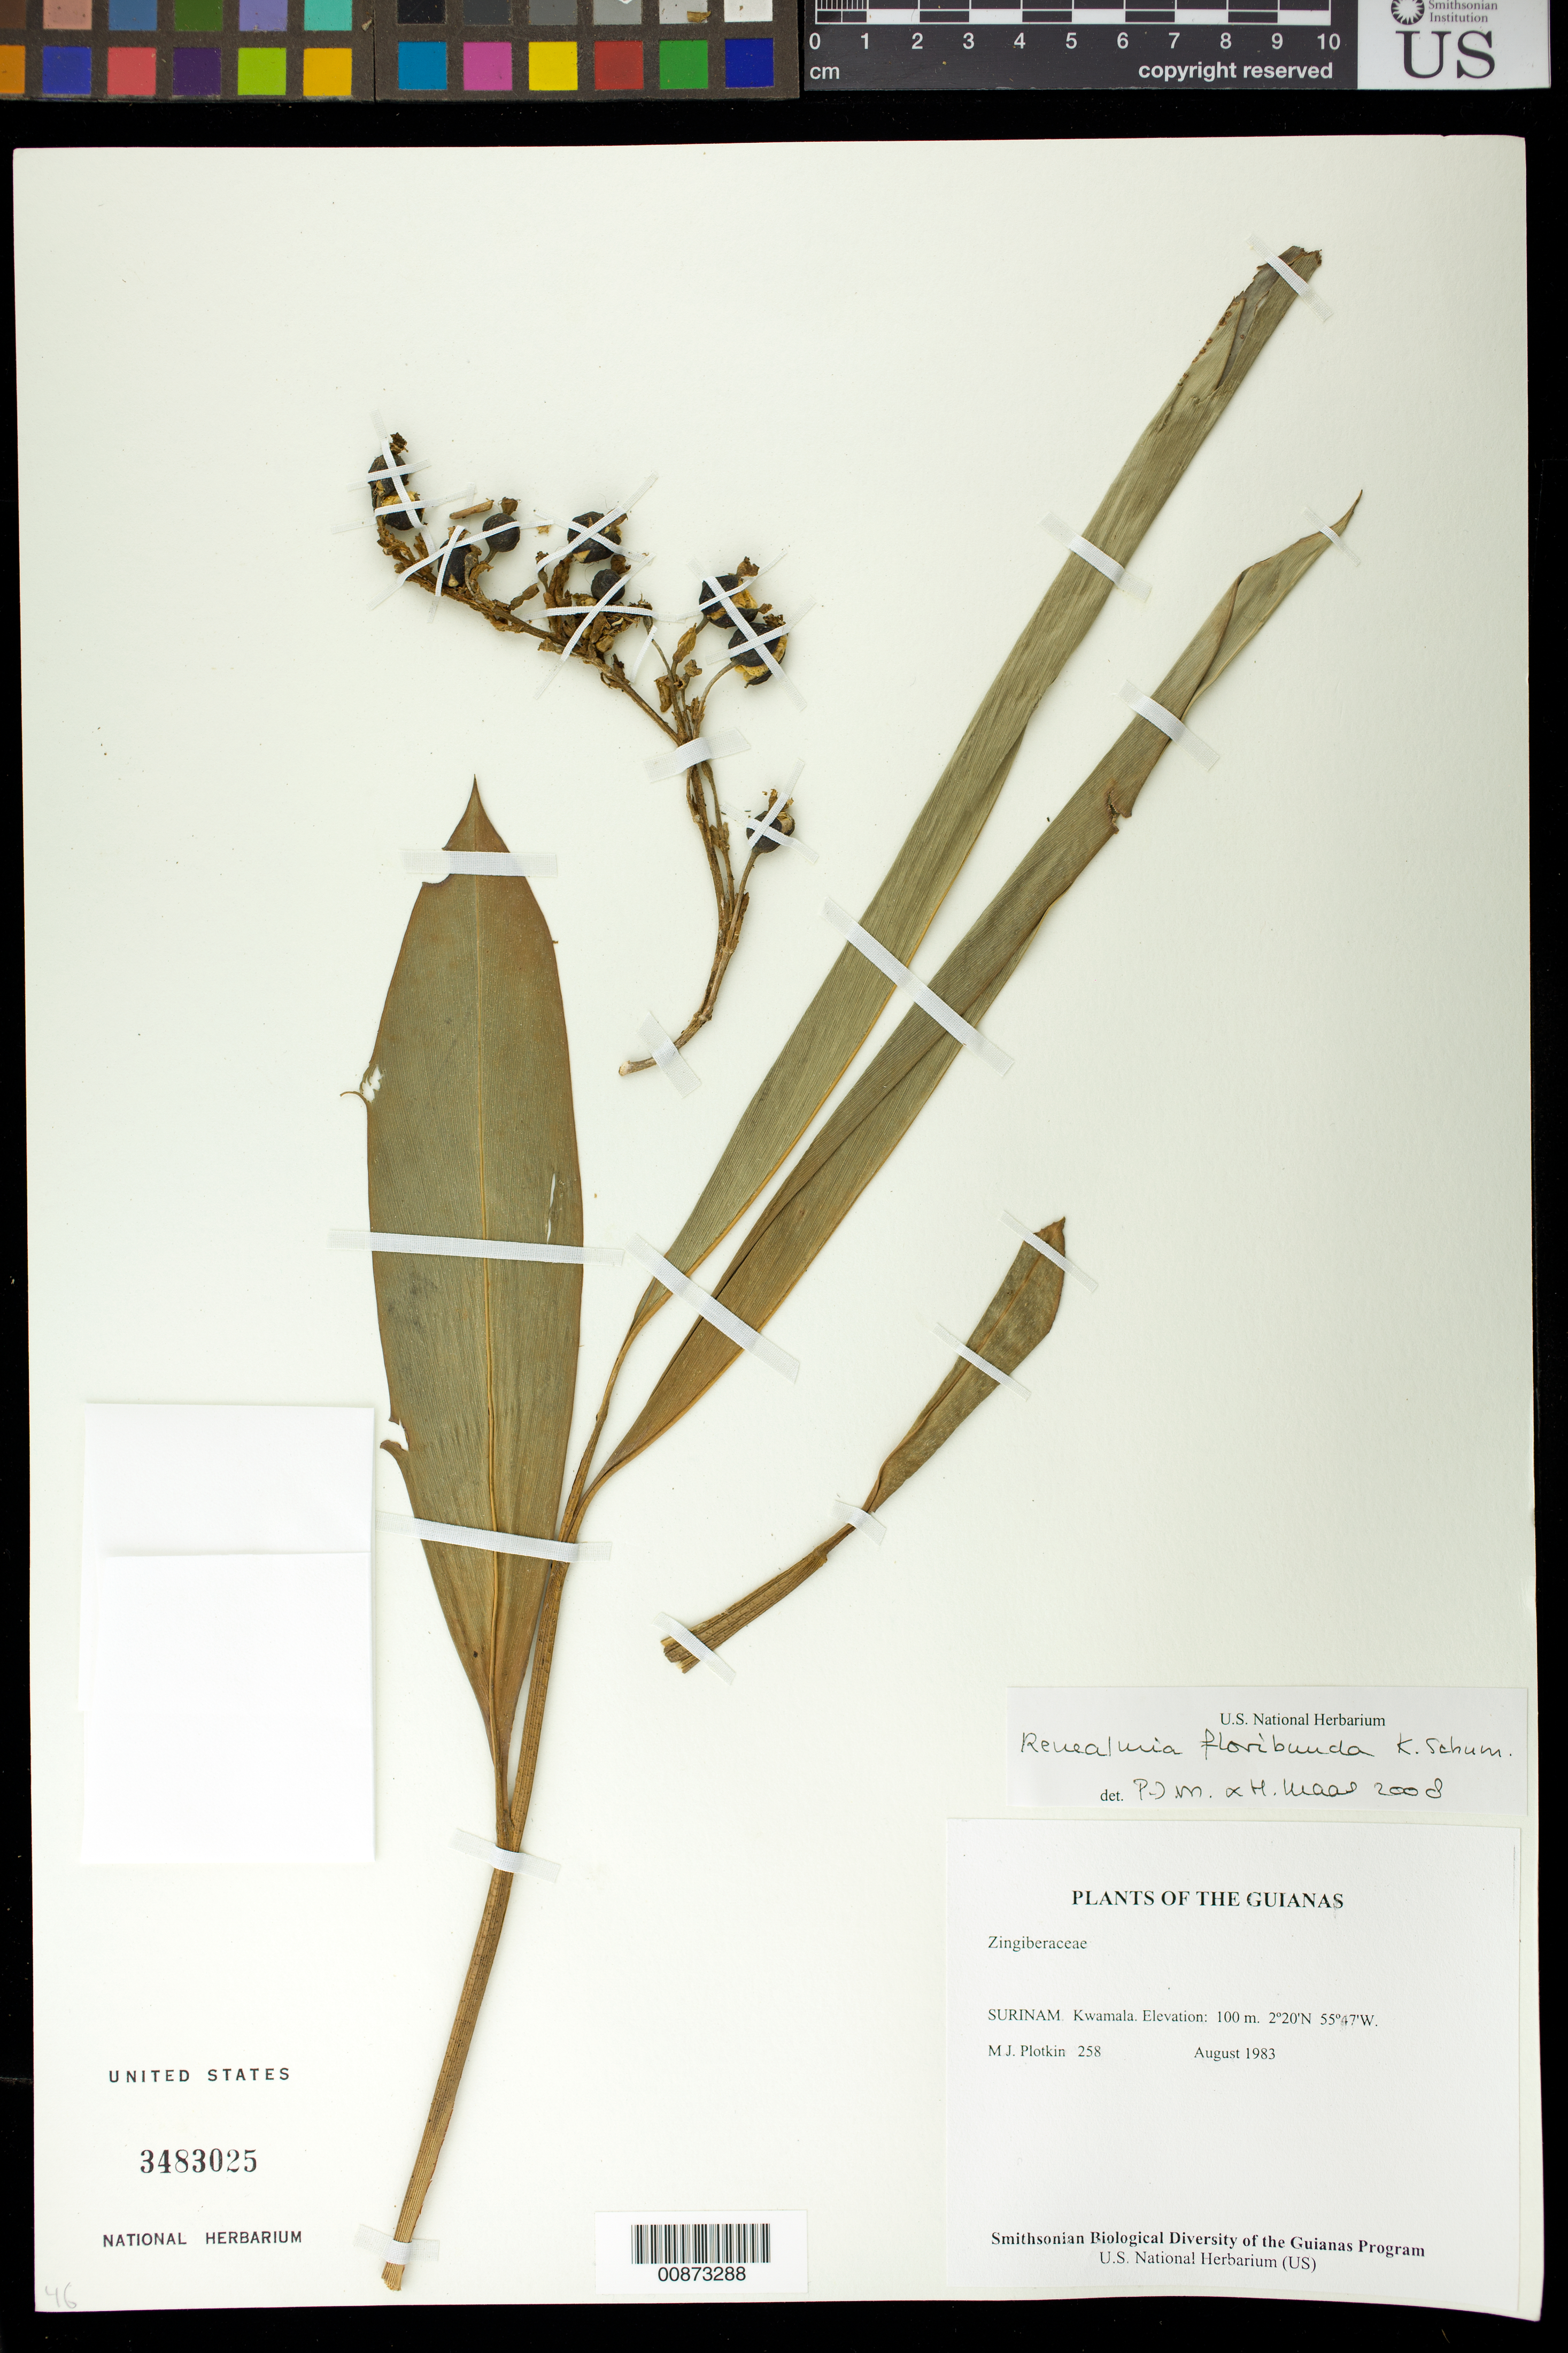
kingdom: Plantae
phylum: Tracheophyta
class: Liliopsida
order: Zingiberales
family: Zingiberaceae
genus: Renealmia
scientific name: Renealmia floribunda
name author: K. Schum.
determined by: Maas, Paul J.; Maas, H.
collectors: M. Plotkin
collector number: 258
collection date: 1983-08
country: Suriname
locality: Kwamala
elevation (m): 100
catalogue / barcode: US 3483025